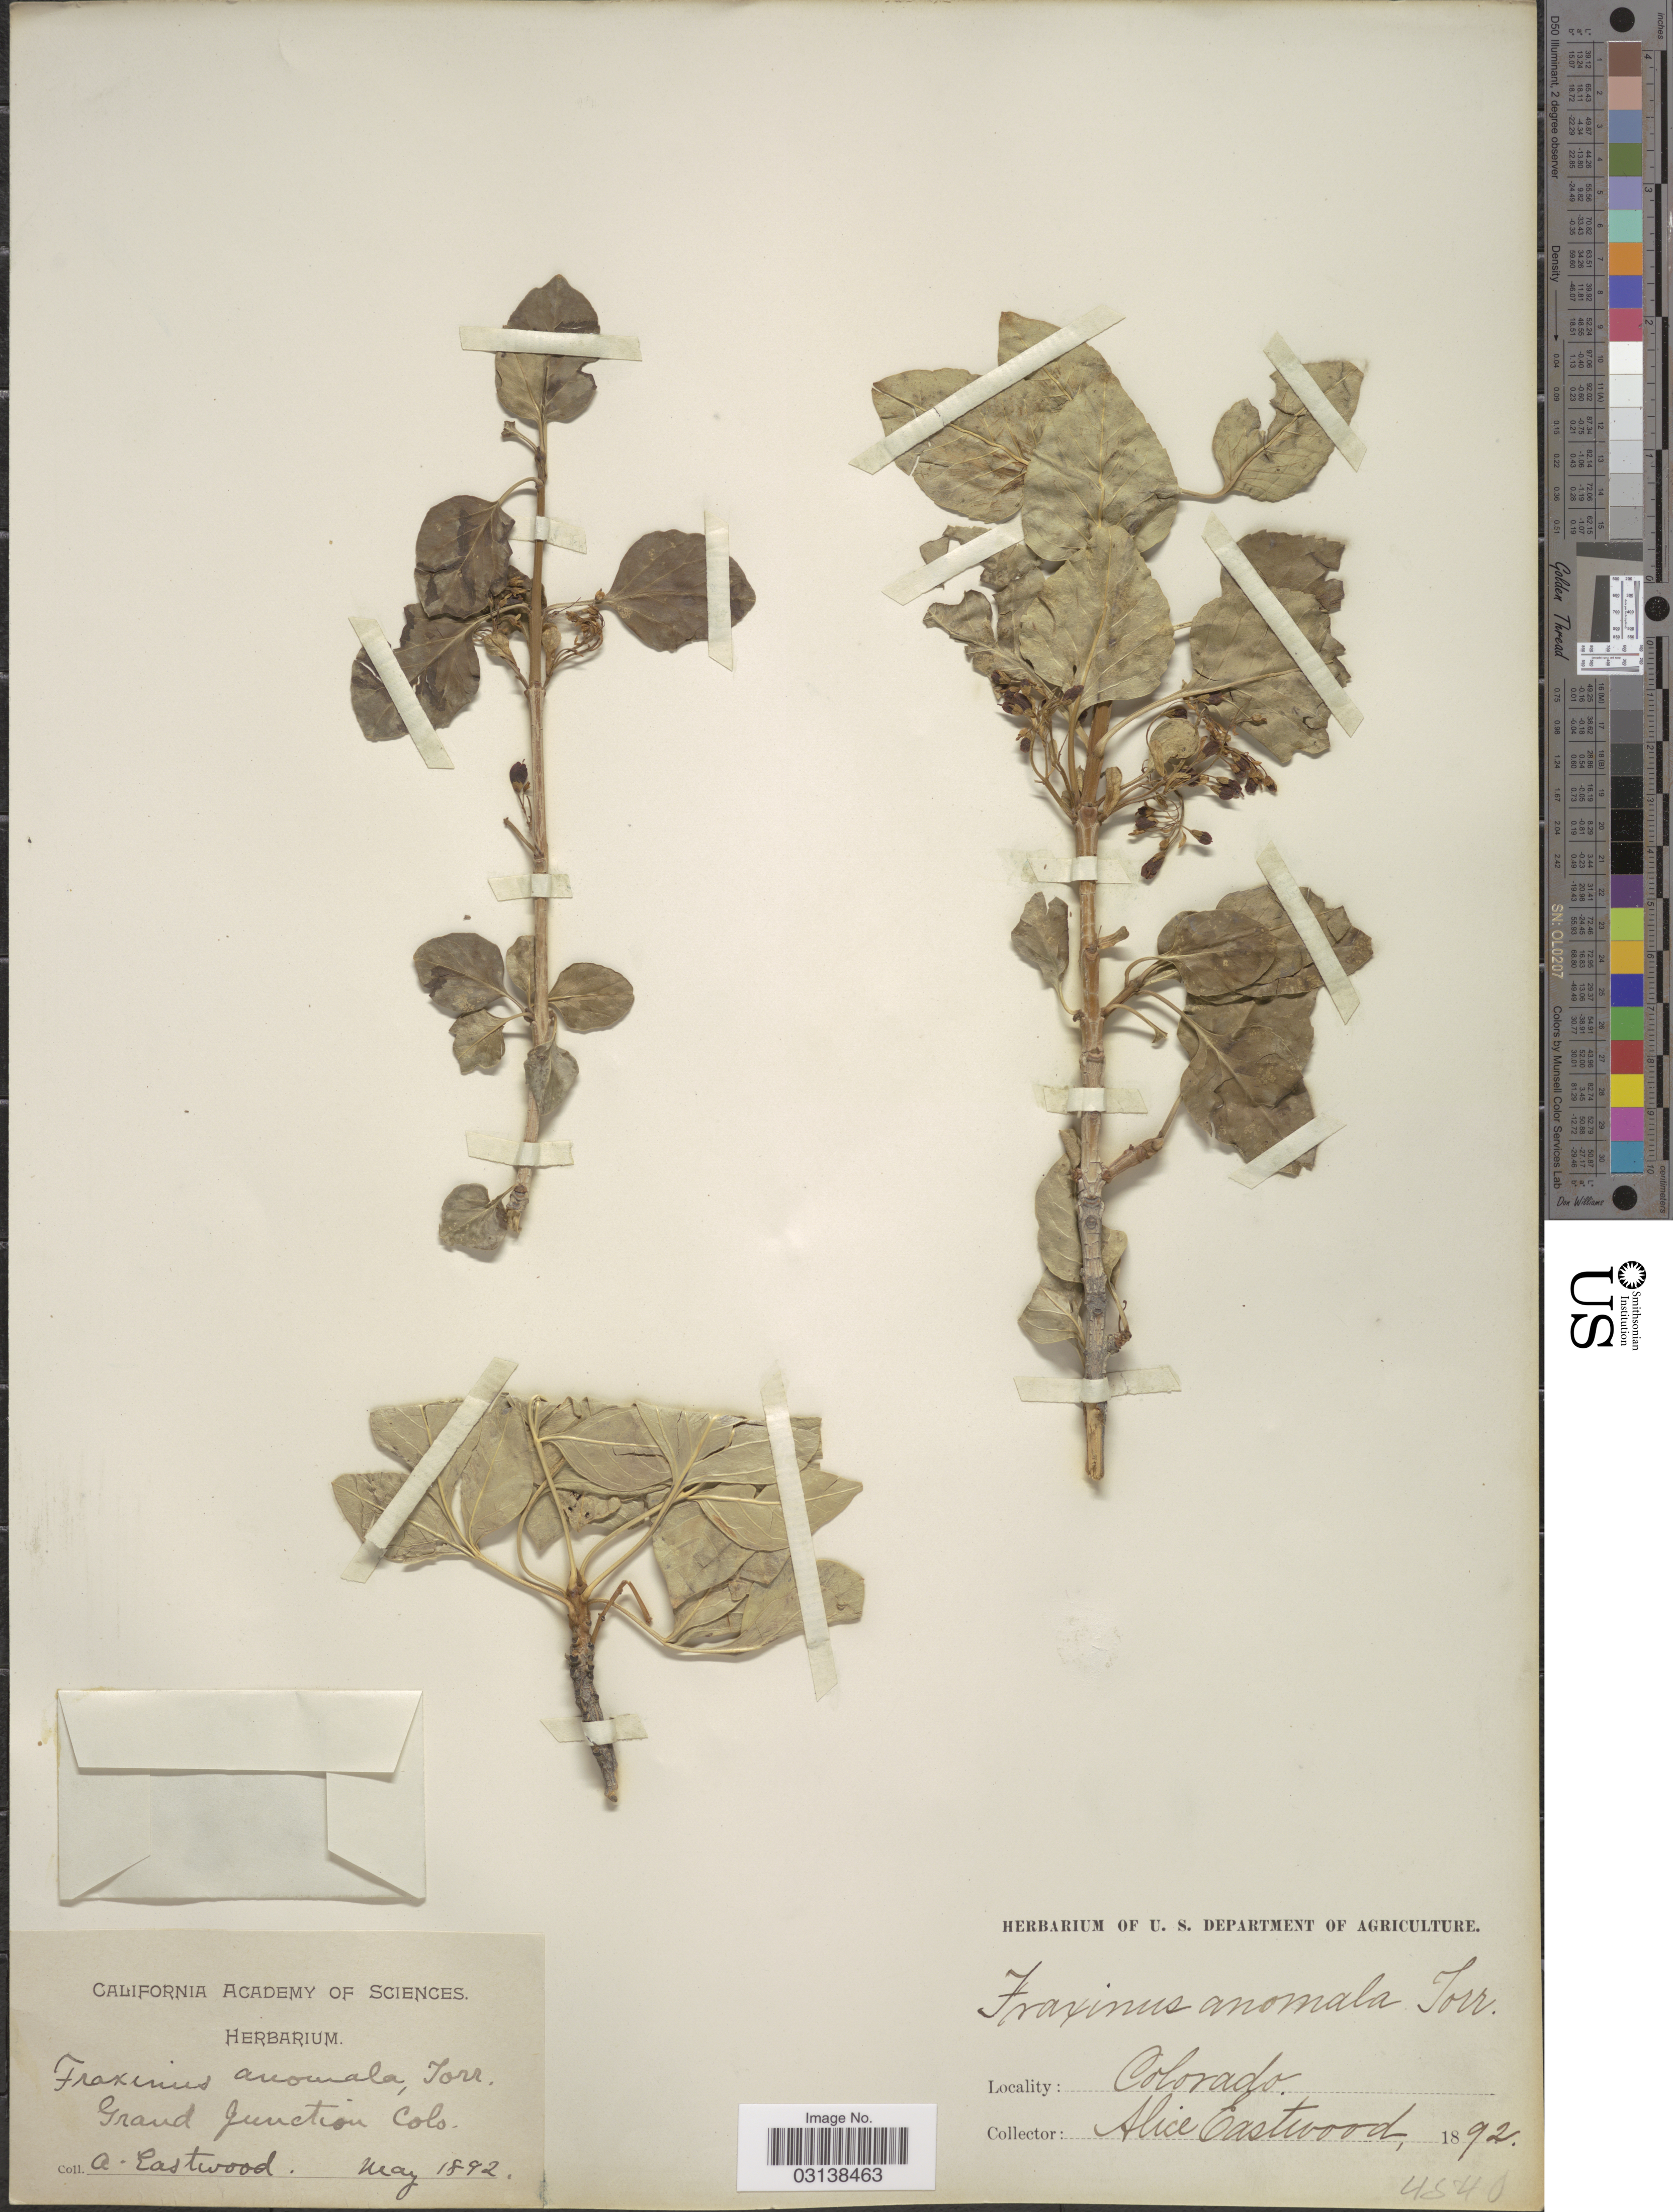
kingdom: Plantae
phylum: Tracheophyta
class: Magnoliopsida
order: Lamiales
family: Oleaceae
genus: Fraxinus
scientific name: Fraxinus anomala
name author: Torr. ex S. Watson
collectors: A. Eastwood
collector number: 4540?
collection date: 1892-05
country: United States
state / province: Colorado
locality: Grand Junction.